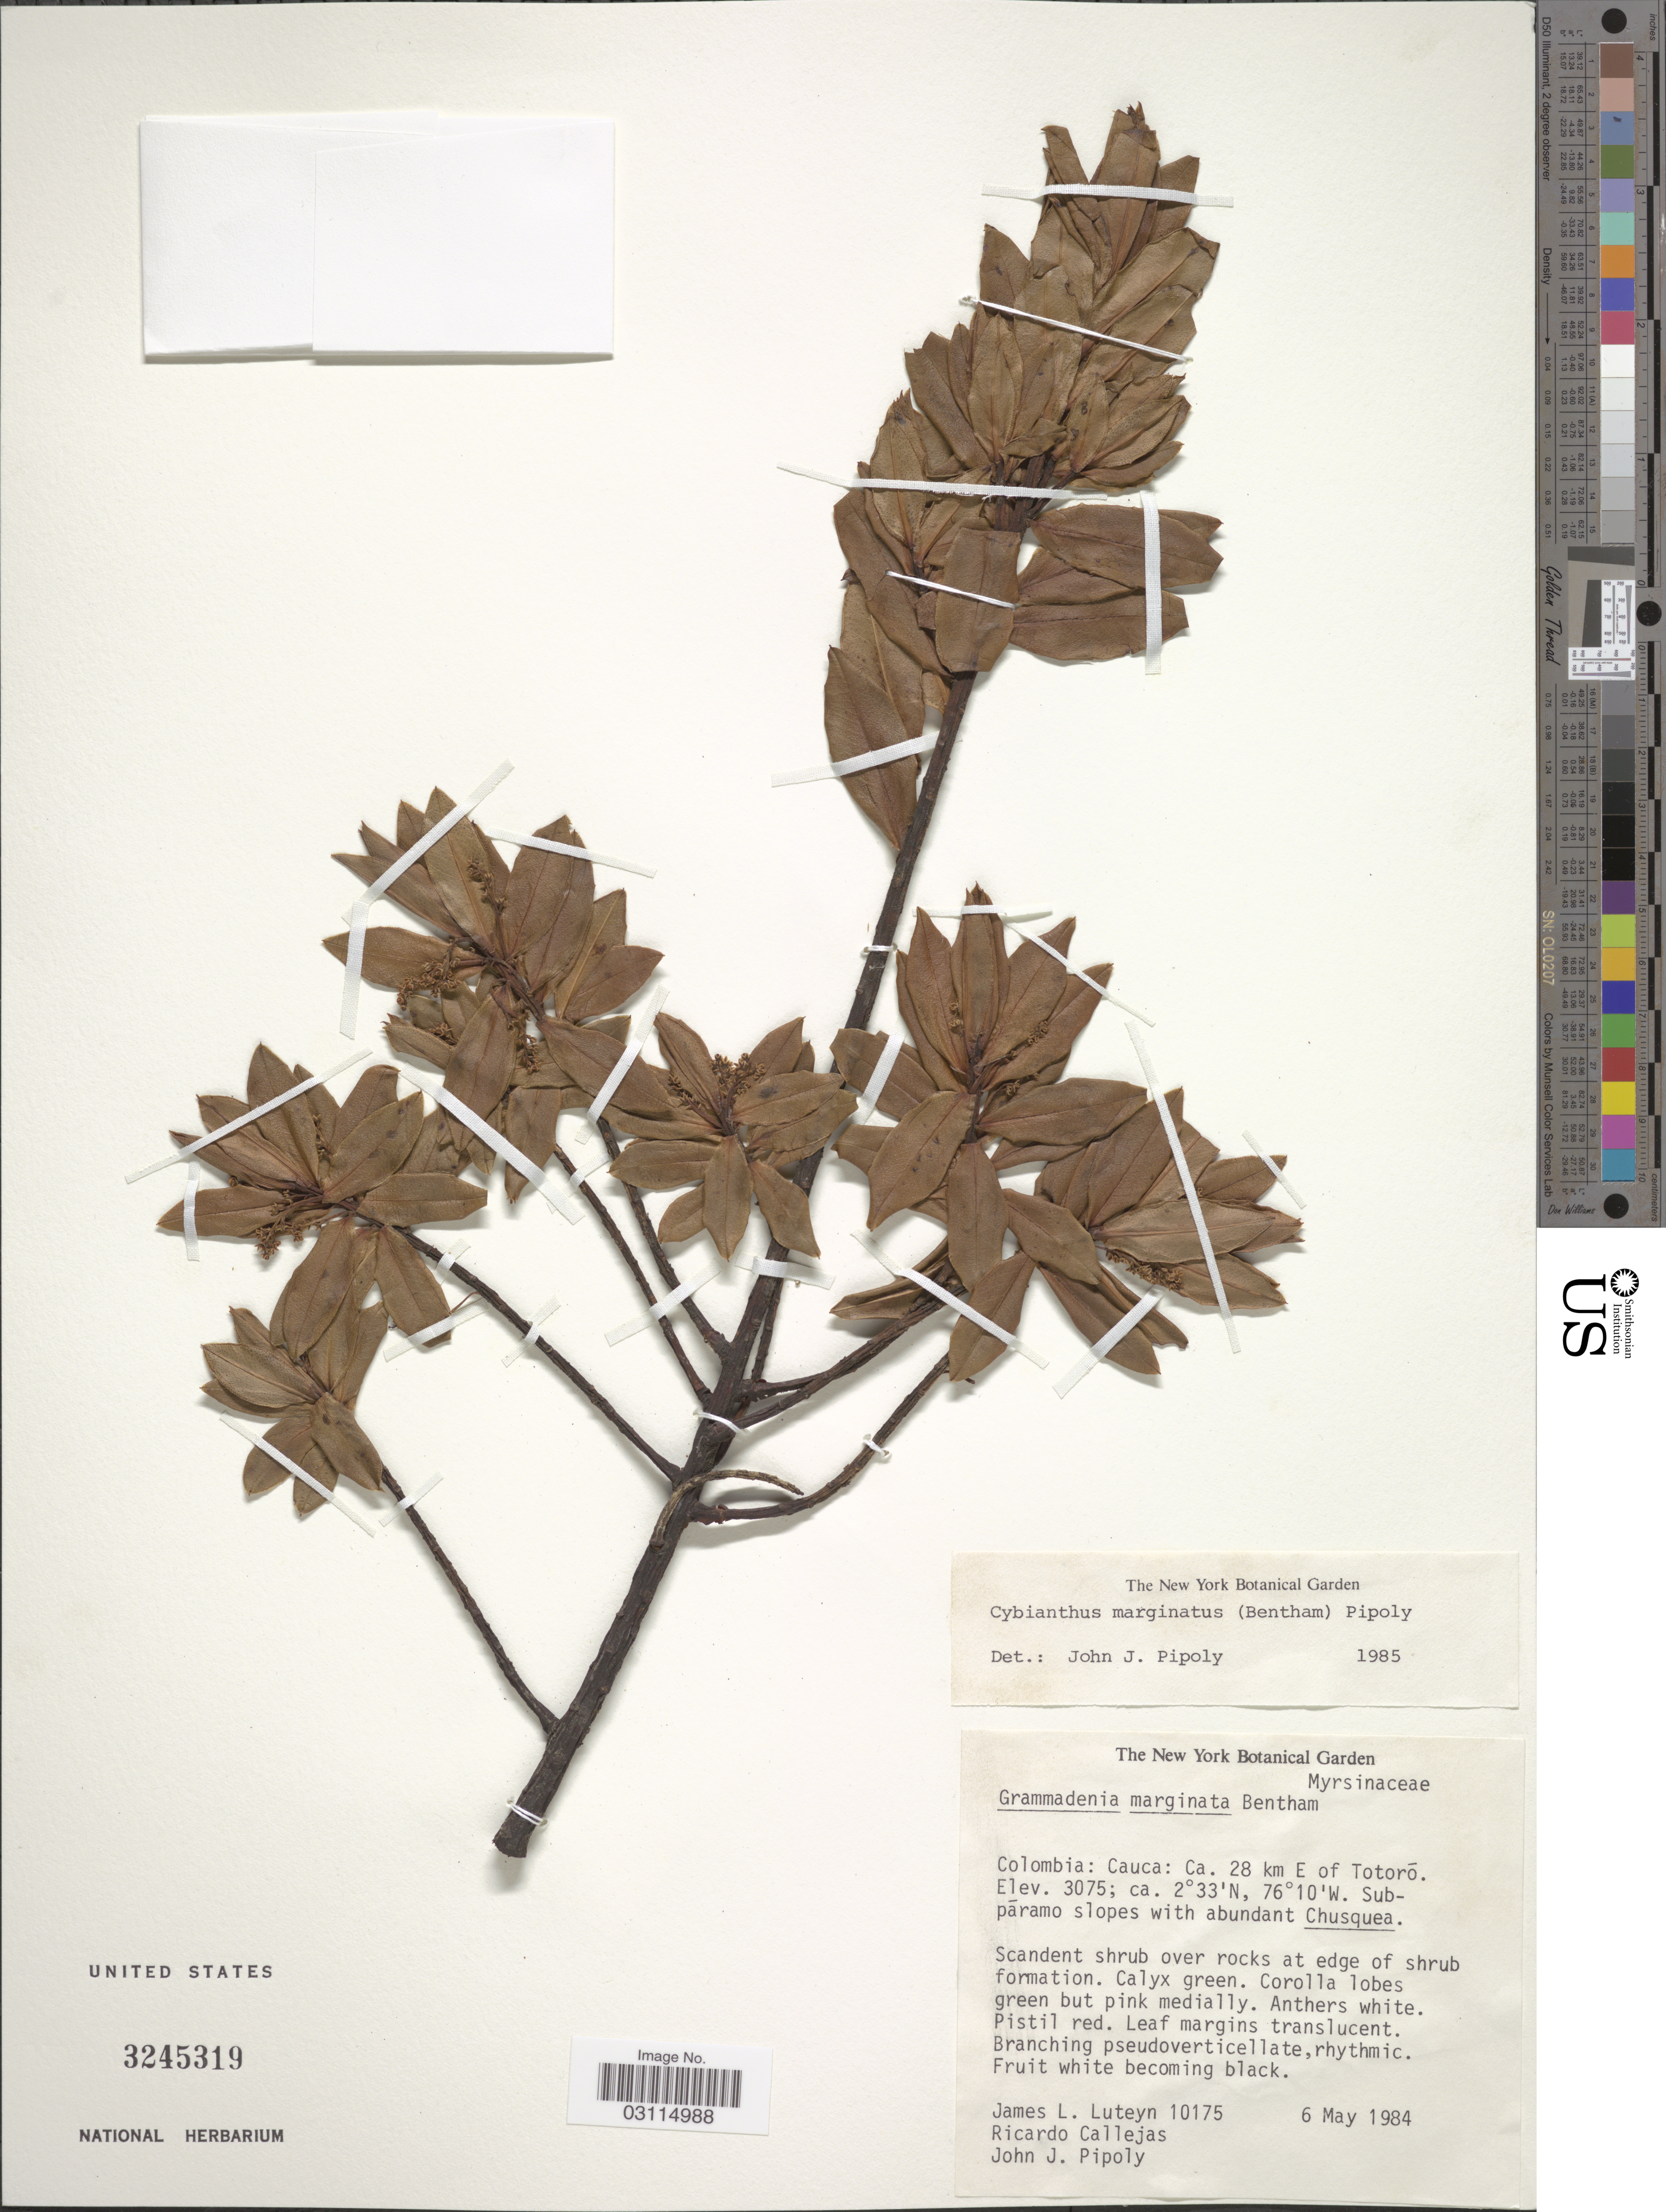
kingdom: Plantae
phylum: Tracheophyta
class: Magnoliopsida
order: Ericales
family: Primulaceae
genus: Cybianthus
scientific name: Cybianthus marginatus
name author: (Benth.) Pipoly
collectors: J. Luteyn, R. Callejas & J. J. Pipoly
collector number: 10175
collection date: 1984-05-06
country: Colombia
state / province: Cauca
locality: Ca. 28 km E of Totoró.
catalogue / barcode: US 3245319